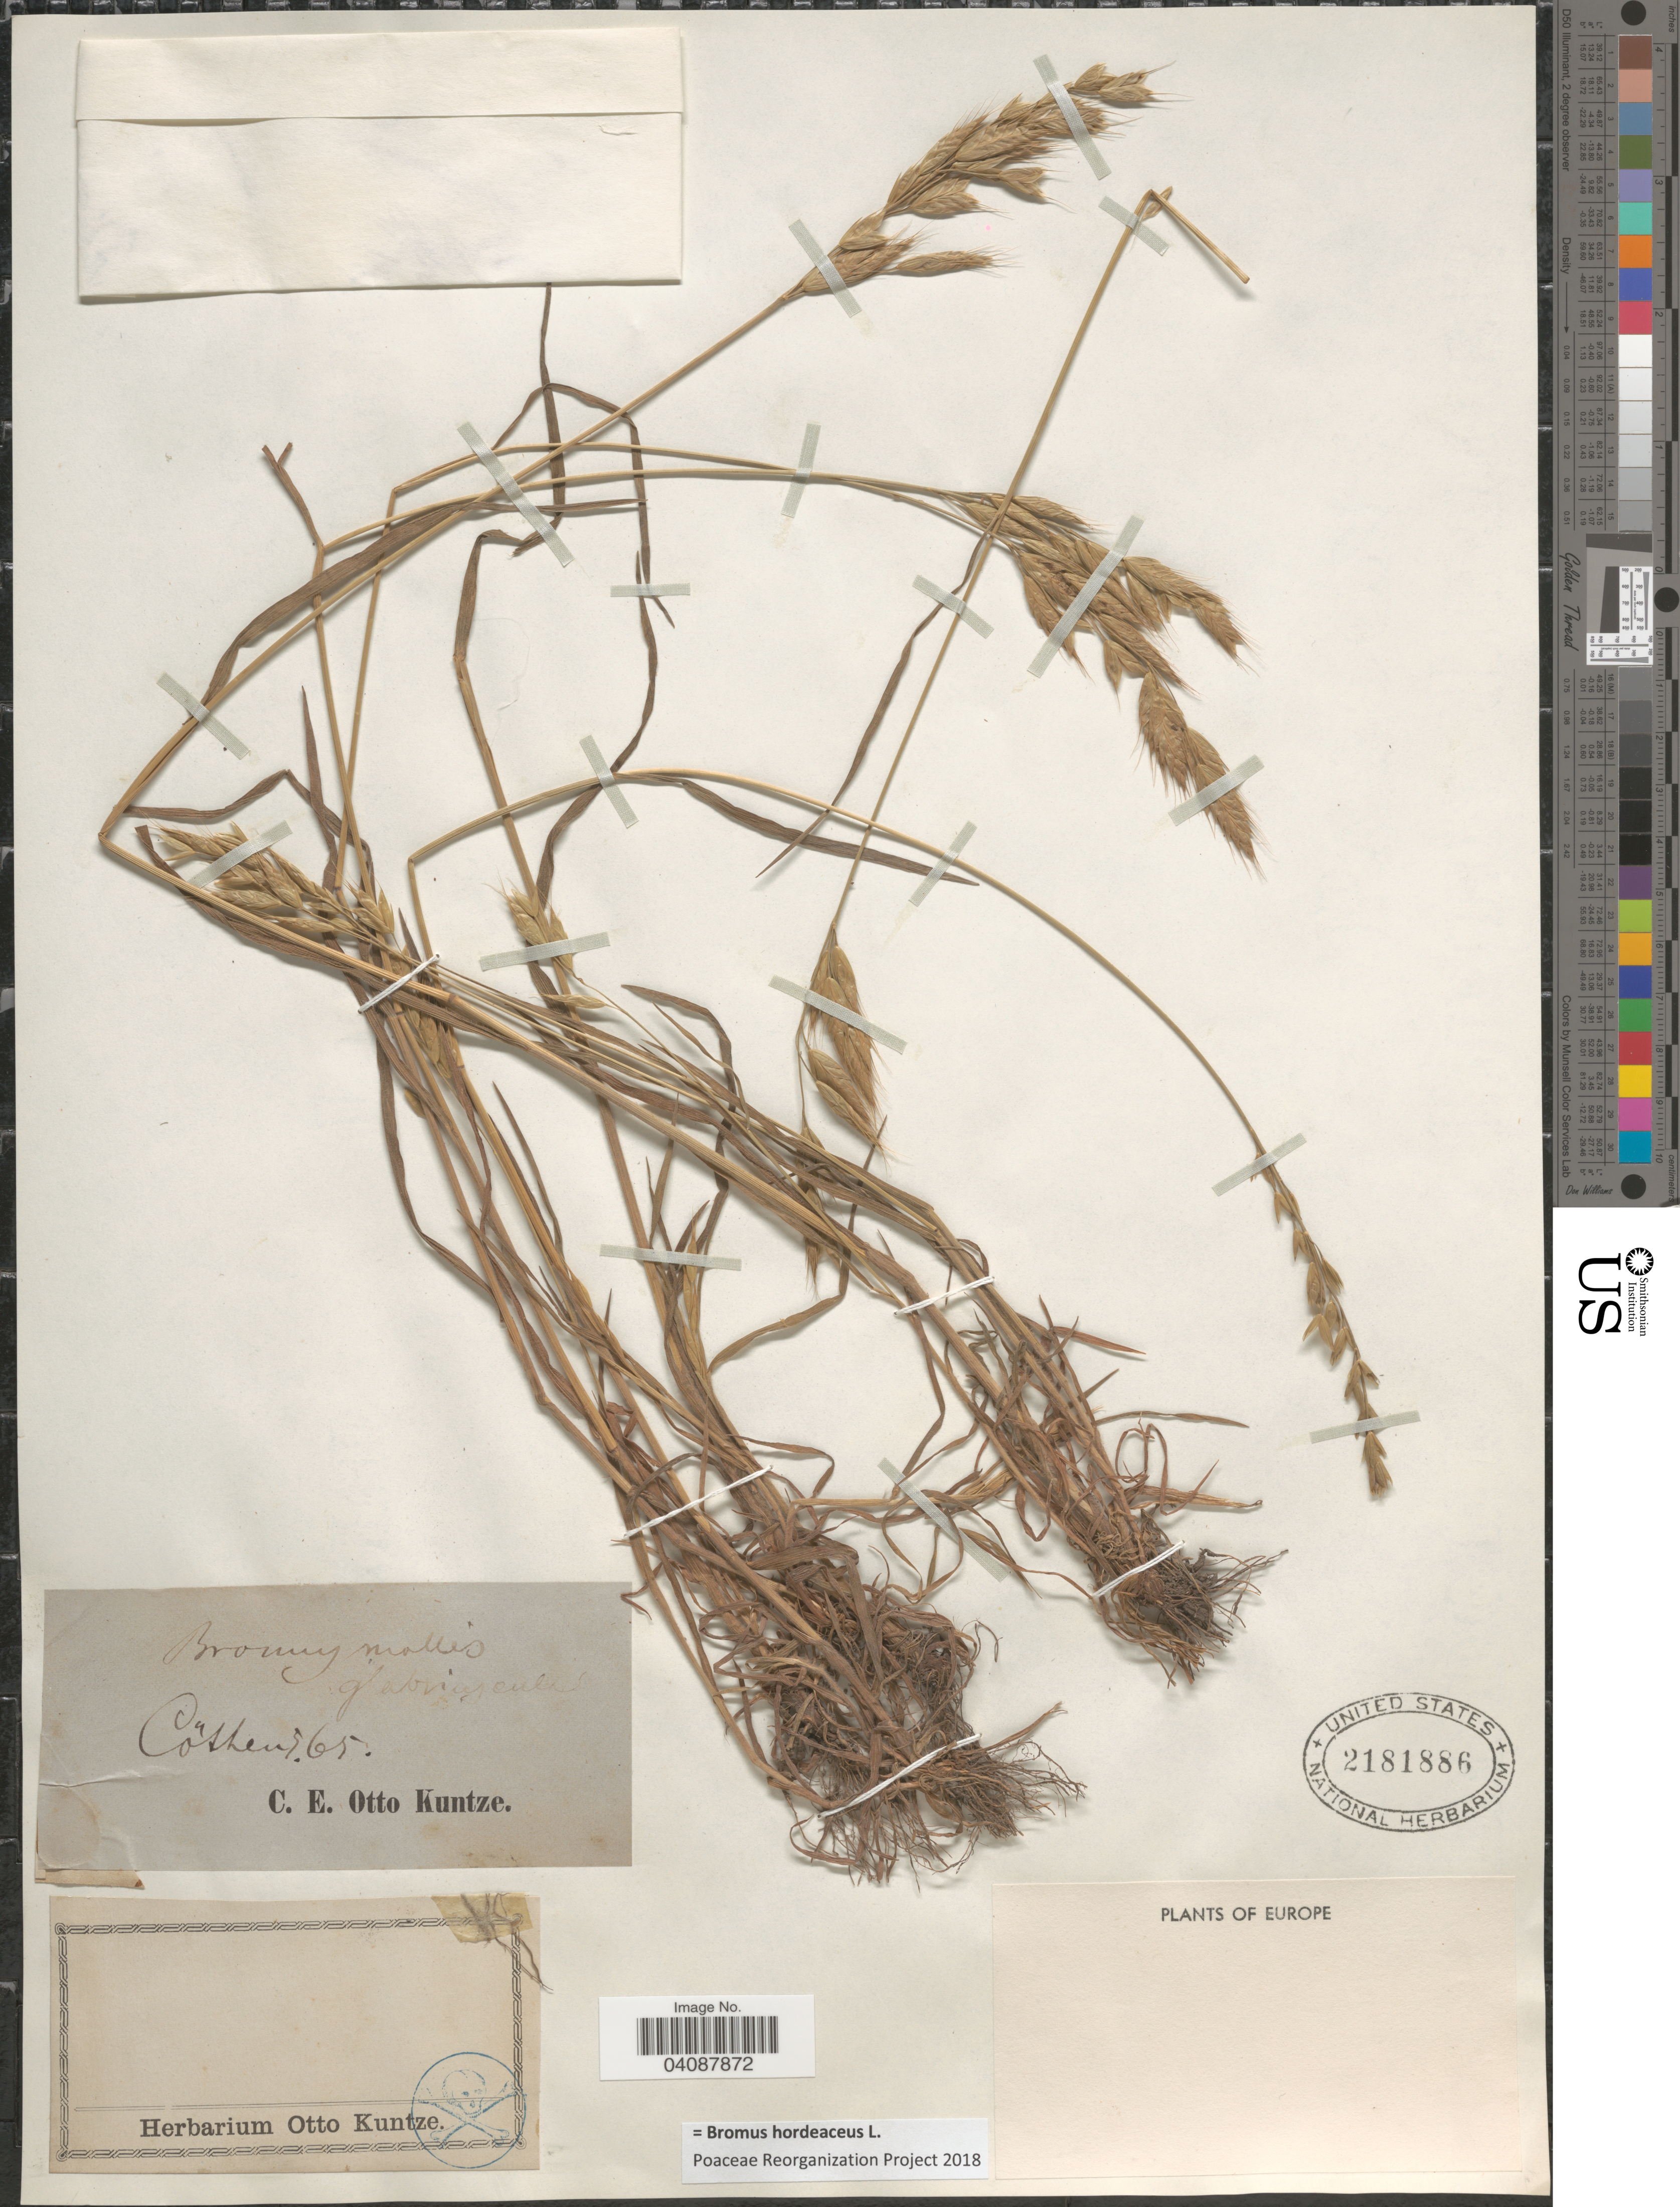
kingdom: Plantae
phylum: Tracheophyta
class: Liliopsida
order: Poales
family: Poaceae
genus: Bromus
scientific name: Bromus hordeaceus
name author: L.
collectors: C.E.O. Kuntze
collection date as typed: Transcribed d/m/y: /5/65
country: Germany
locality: Cöthen. Europe.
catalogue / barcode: US 2181886